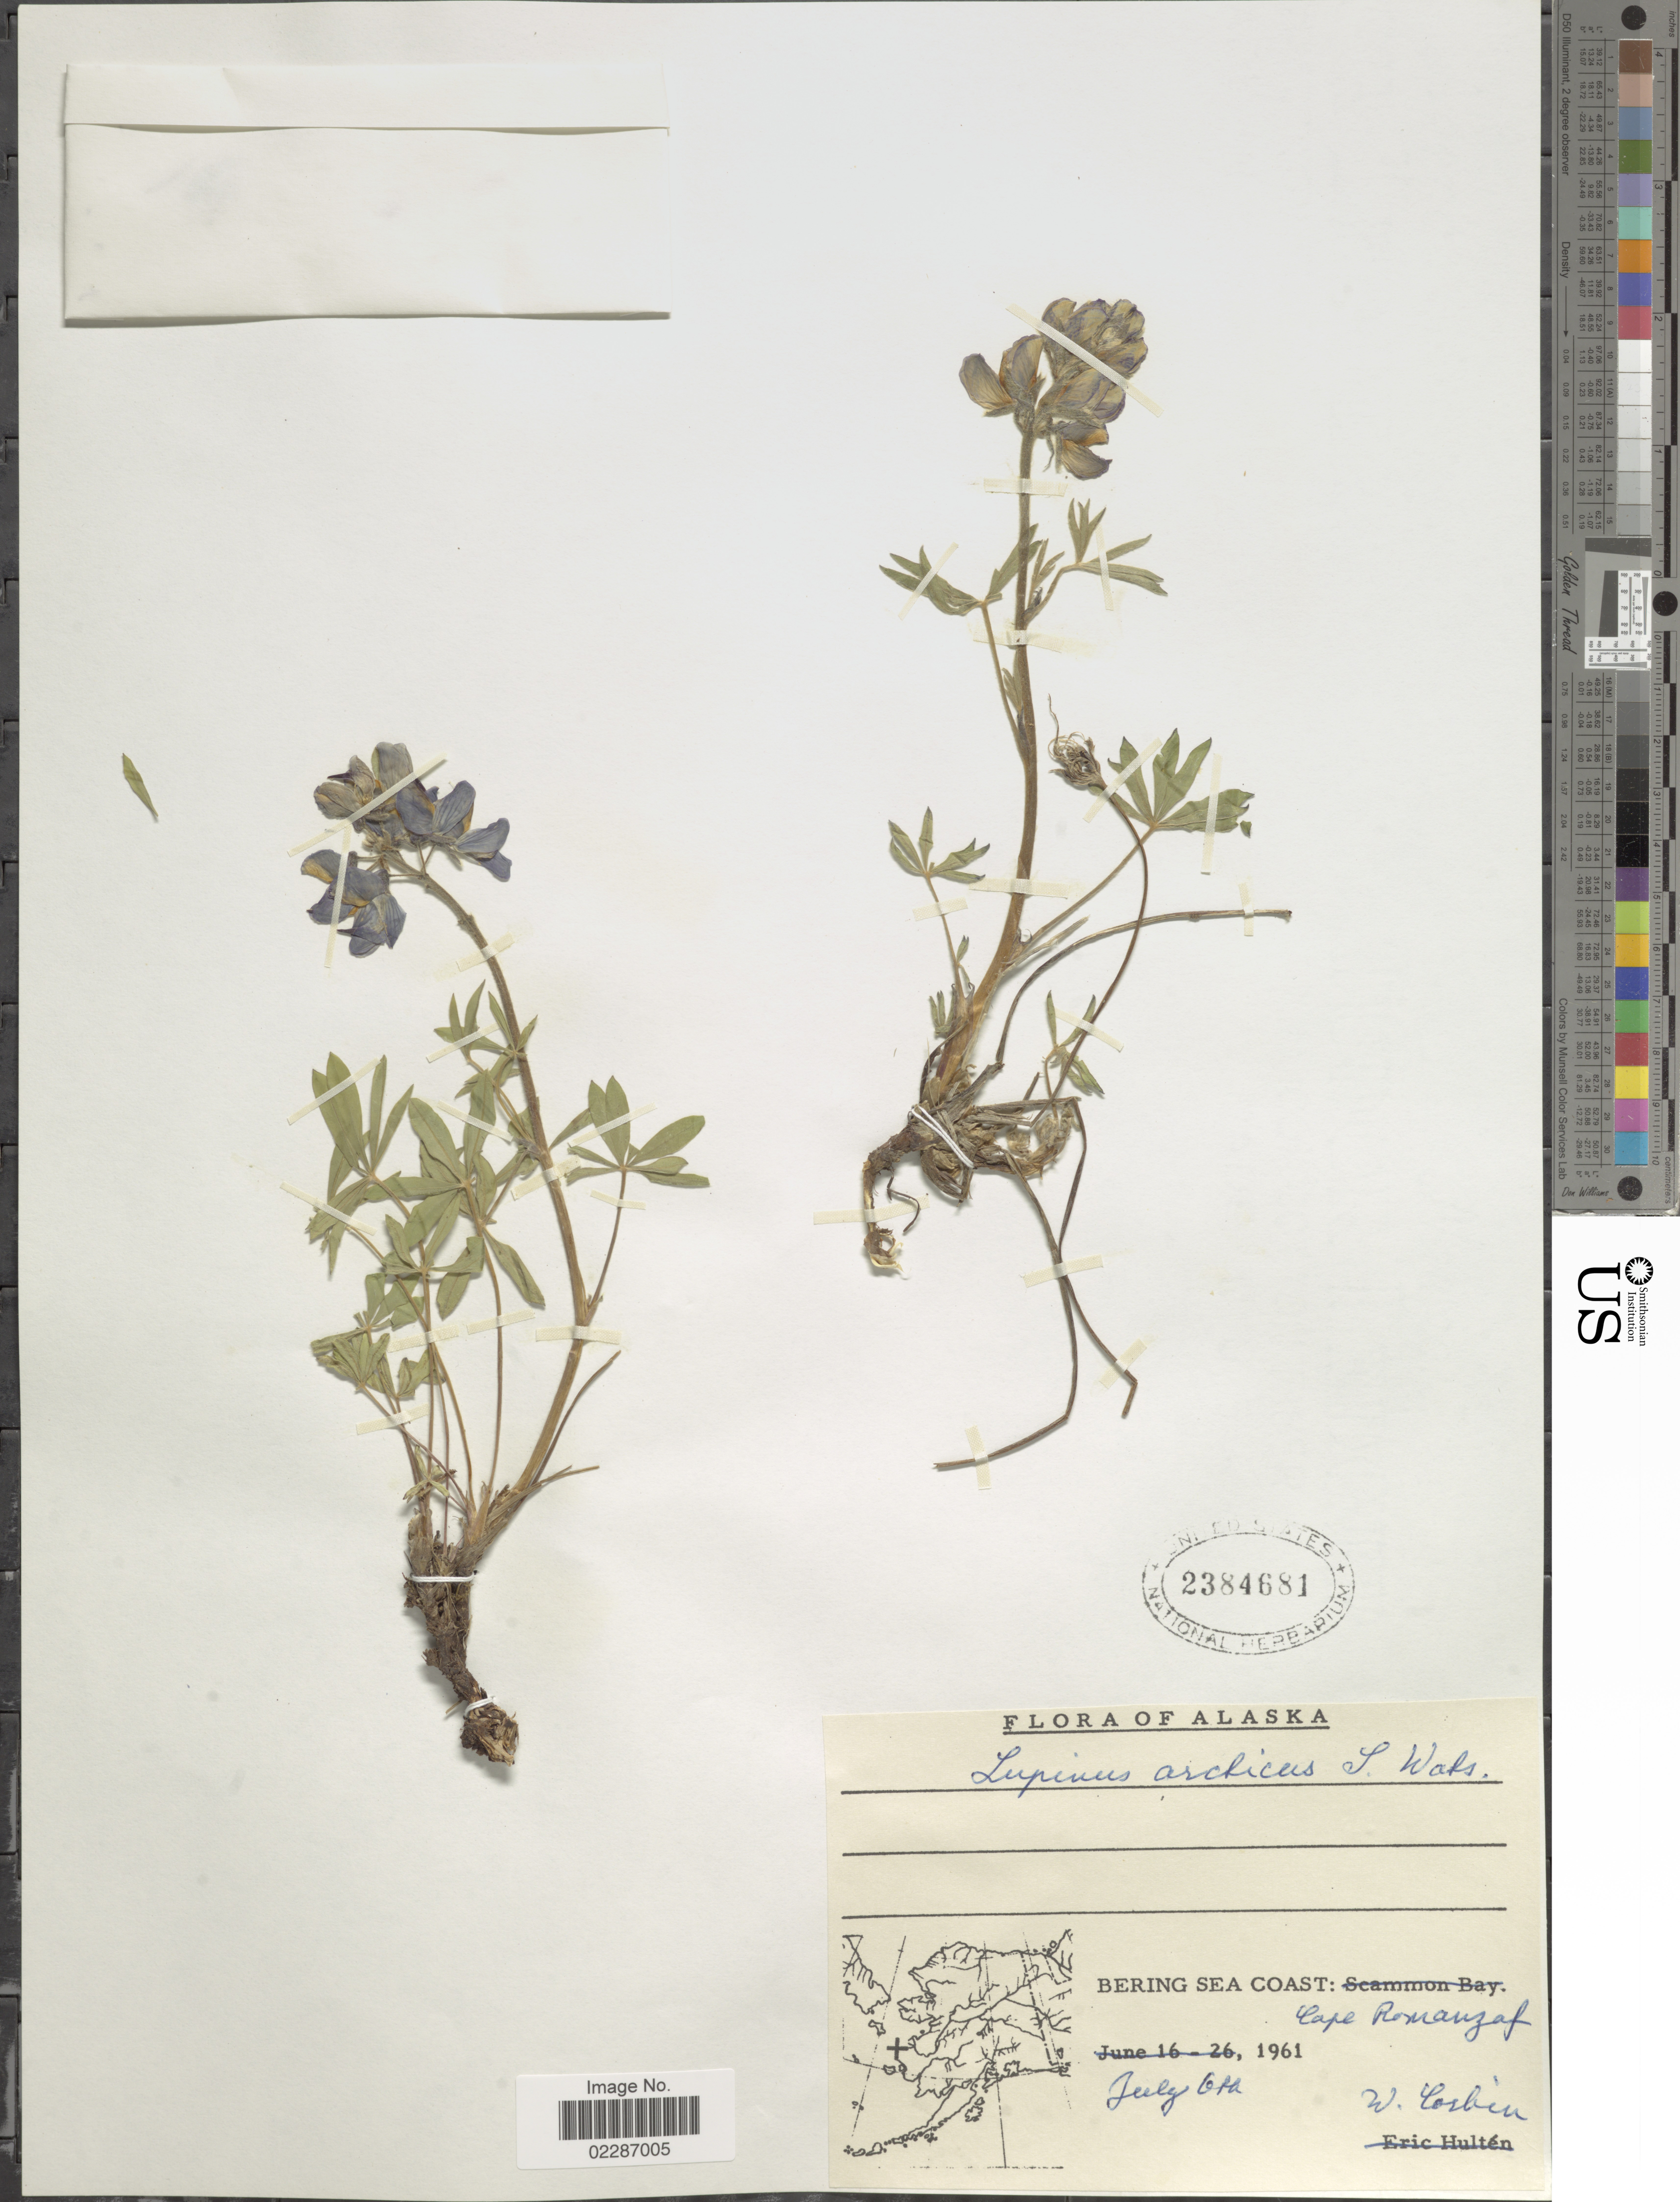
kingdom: Plantae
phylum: Tracheophyta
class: Magnoliopsida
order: Fabales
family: Fabaceae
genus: Lupinus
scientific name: Lupinus arcticus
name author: S. Watson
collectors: W. Corbin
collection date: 1961-07-06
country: United States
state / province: Alaska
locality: Bering Sea Coast, Cape Romanzof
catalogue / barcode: US 2384681